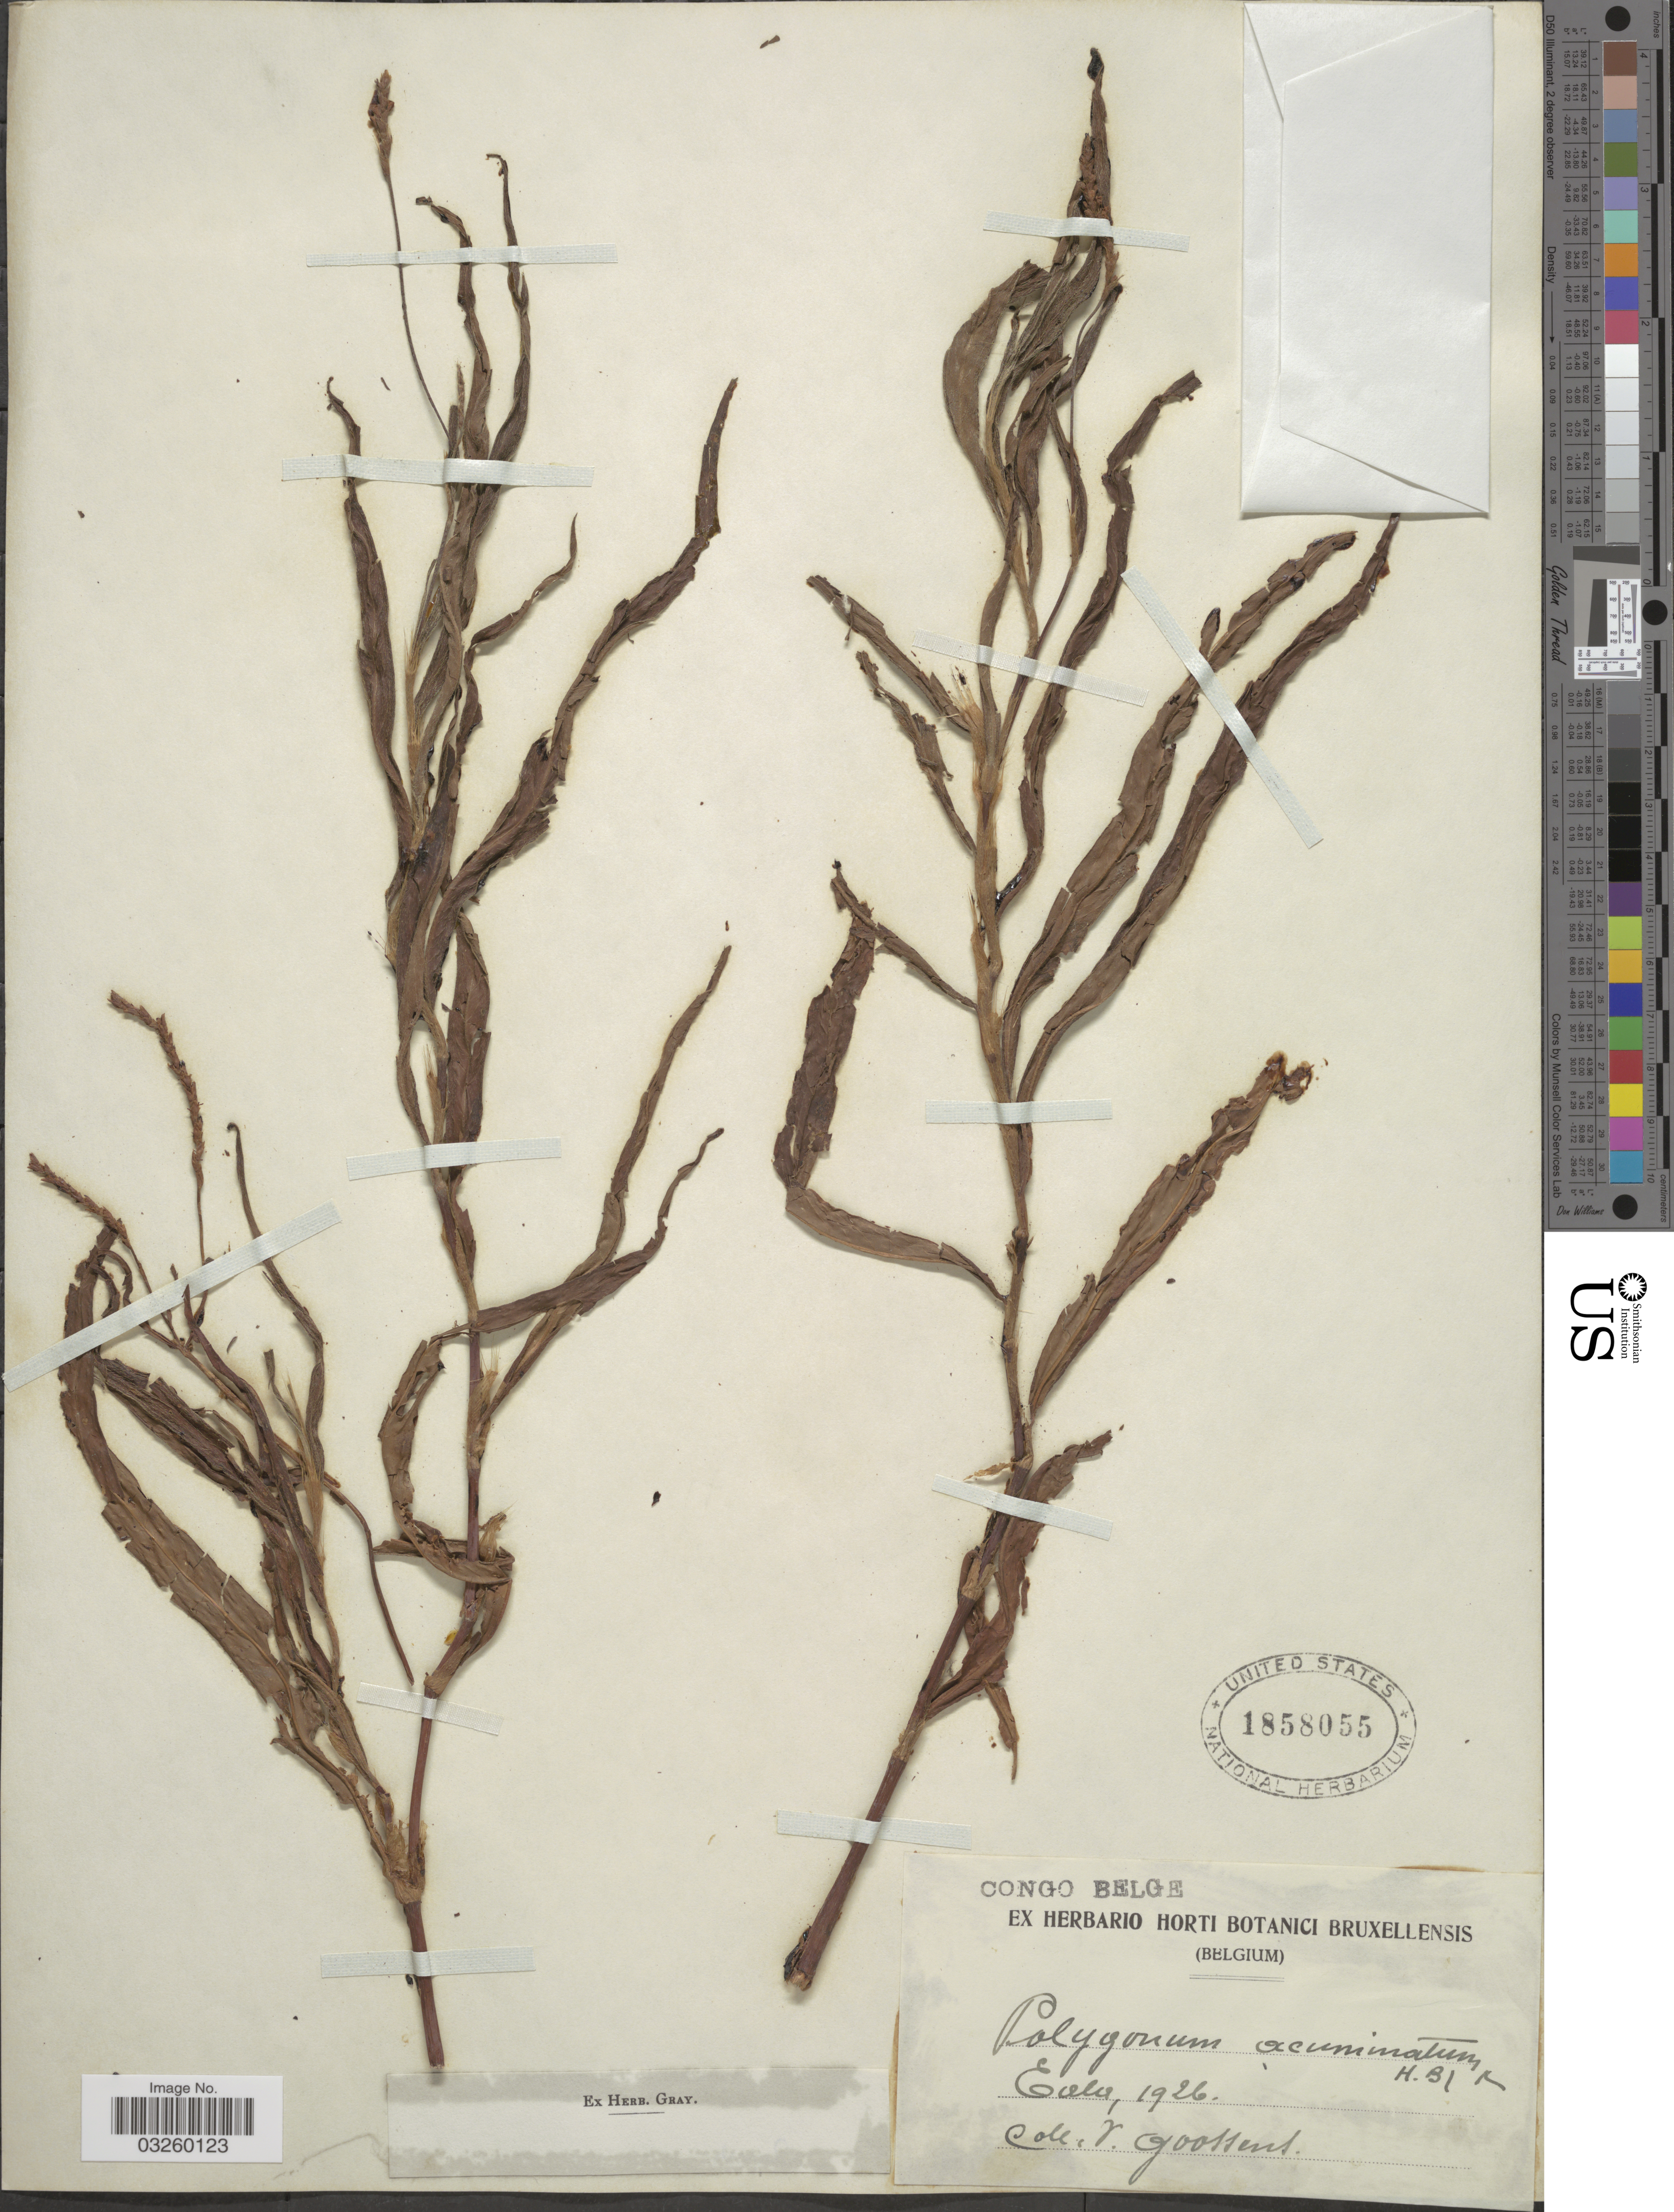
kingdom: Plantae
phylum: Tracheophyta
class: Magnoliopsida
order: Caryophyllales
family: Polygonaceae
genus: Polygonum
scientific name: Polygonum acuminatum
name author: Kunth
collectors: V. Goossens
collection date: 1926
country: Congo, Democratic Republic of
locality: Congo Belge. Eala.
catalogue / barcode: US 1858055